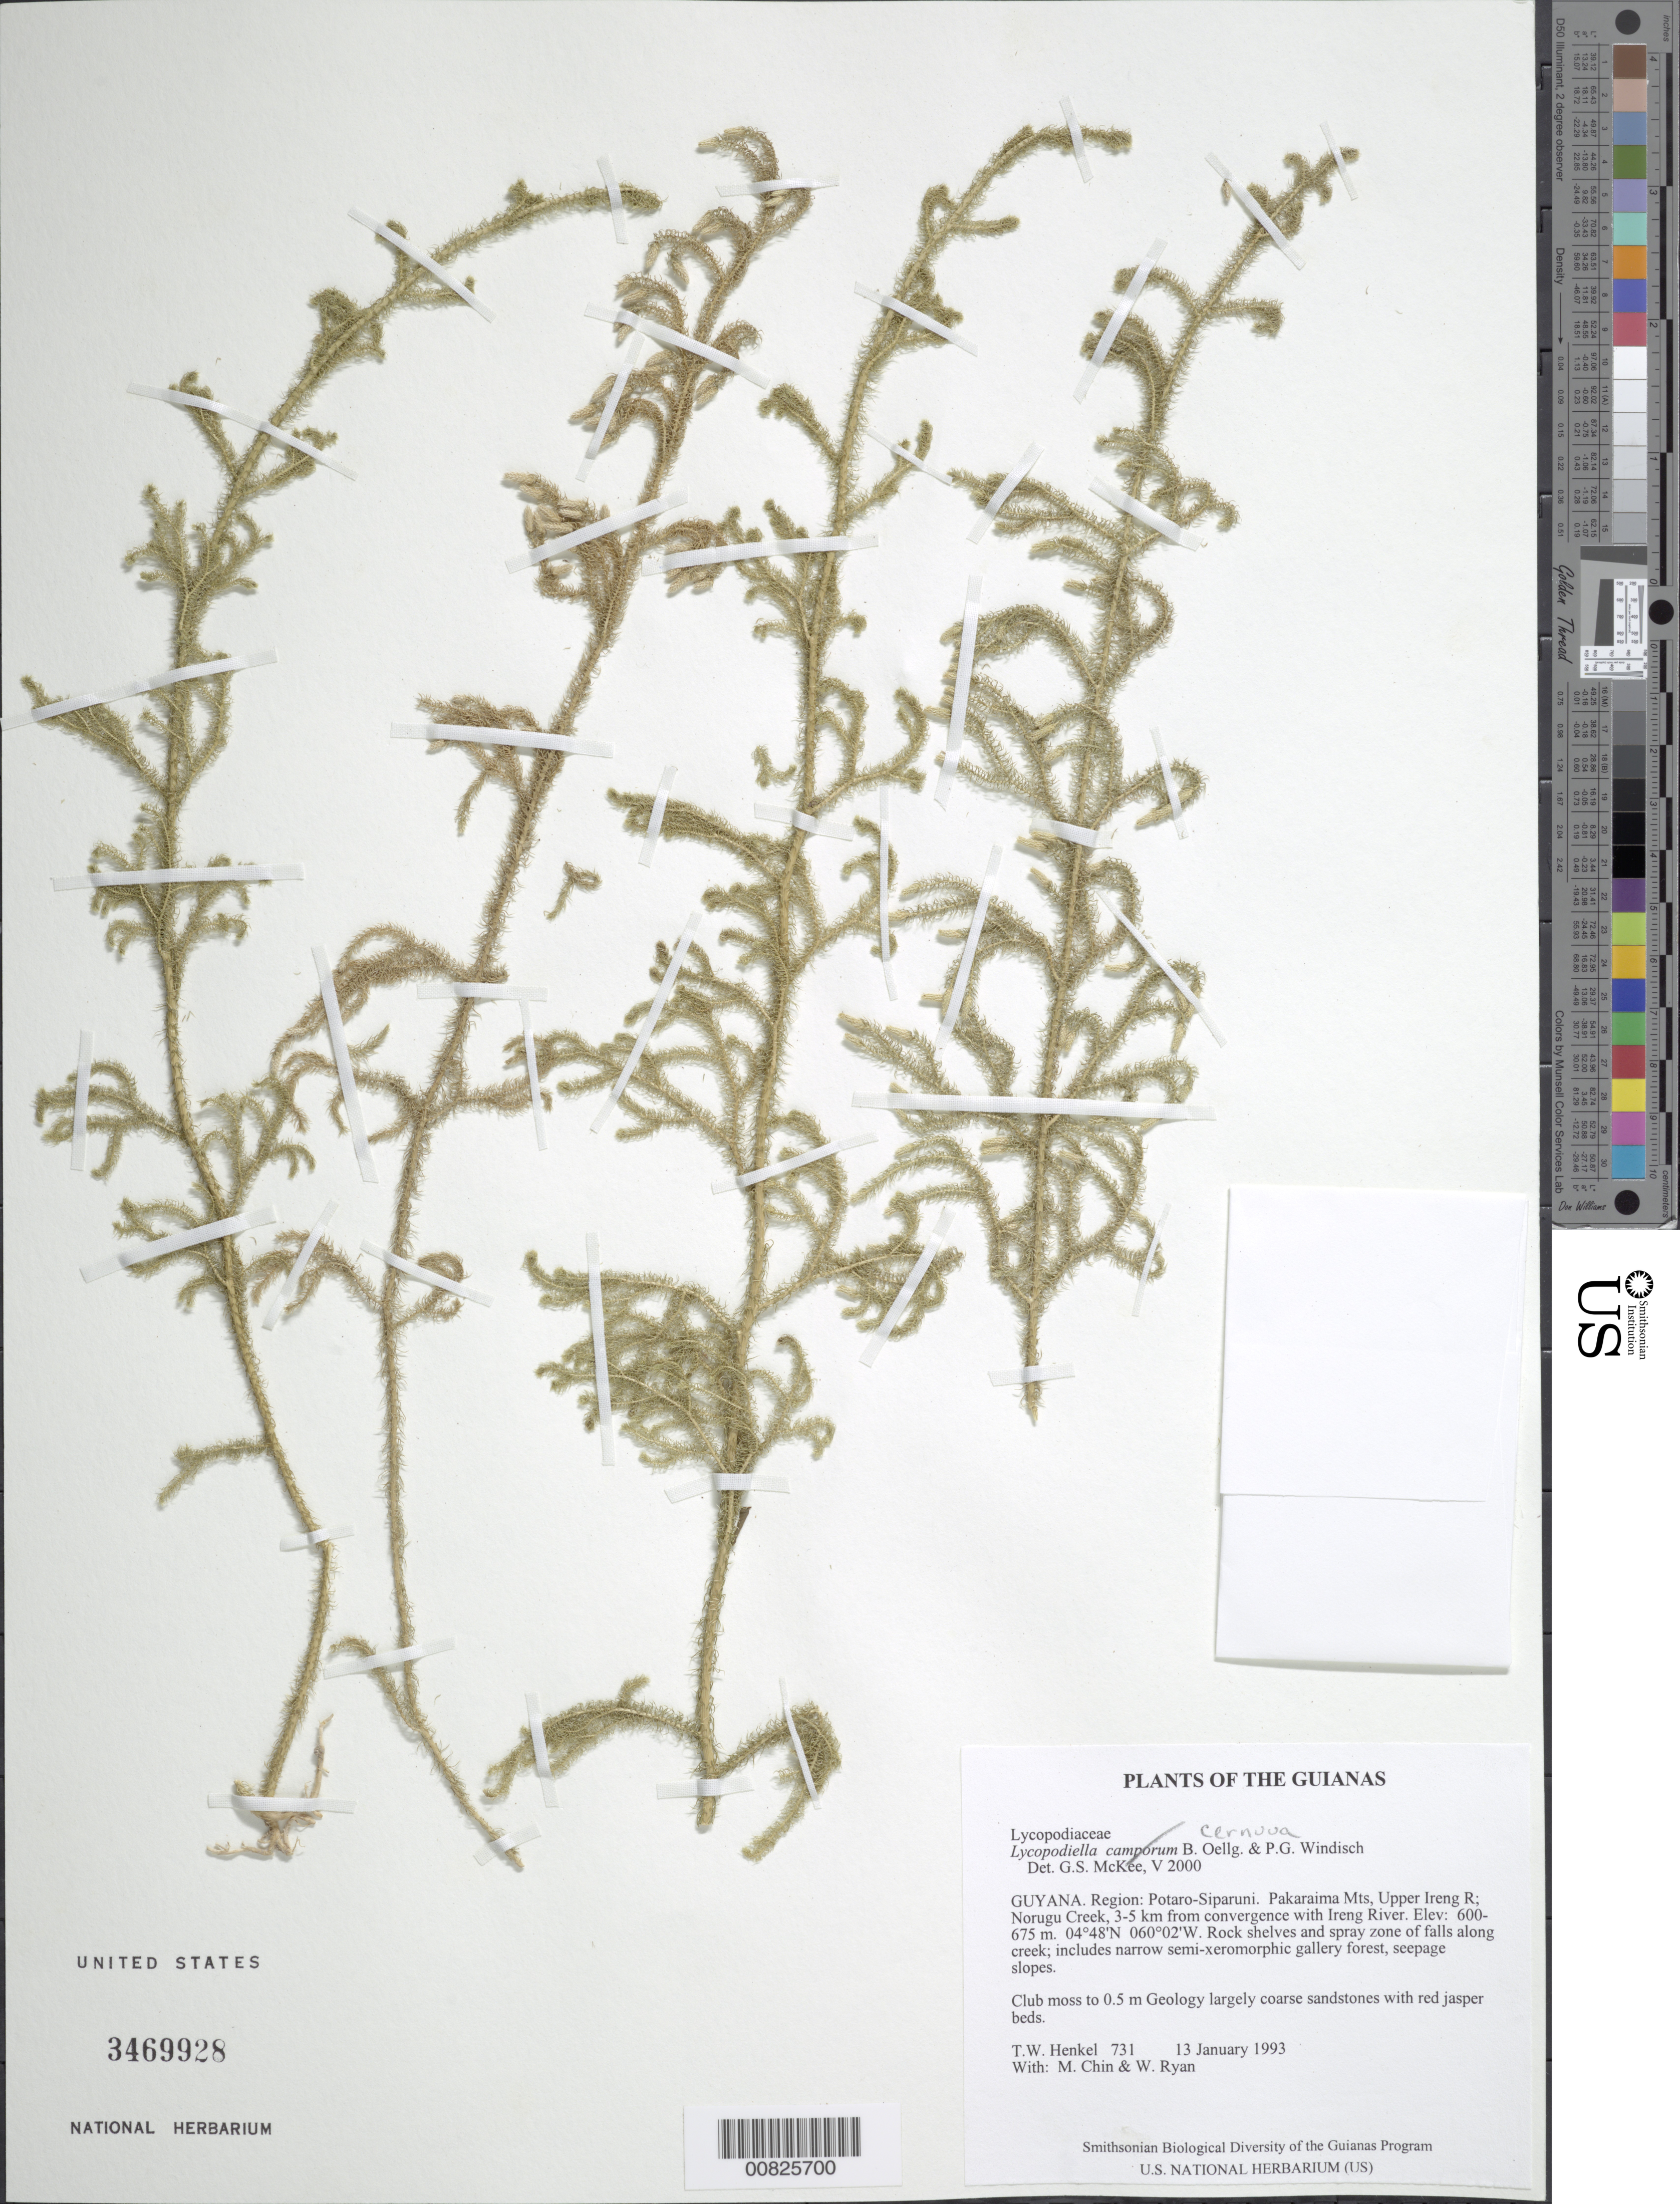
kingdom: Plantae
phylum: Tracheophyta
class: Lycopodiopsida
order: Lycopodiales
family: Lycopodiaceae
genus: Palhinhaea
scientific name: Palhinhaea cernua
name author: (L.) Vasc. & Franco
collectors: T. Henkel, M. Chin & W. Ryan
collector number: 731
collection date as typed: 13 January 1993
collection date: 1993-01-13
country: Guyana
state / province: Potaro-Siparuni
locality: Pakaraima Mts, Upper Ireng R; Norugu Creek, 3-5 km from convergence with Ireng River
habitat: Rock shelves and spray zone of falls along creek; includes narrow semi-xeromorphic gallery forest, seepage slopes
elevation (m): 600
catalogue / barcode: US 3469928